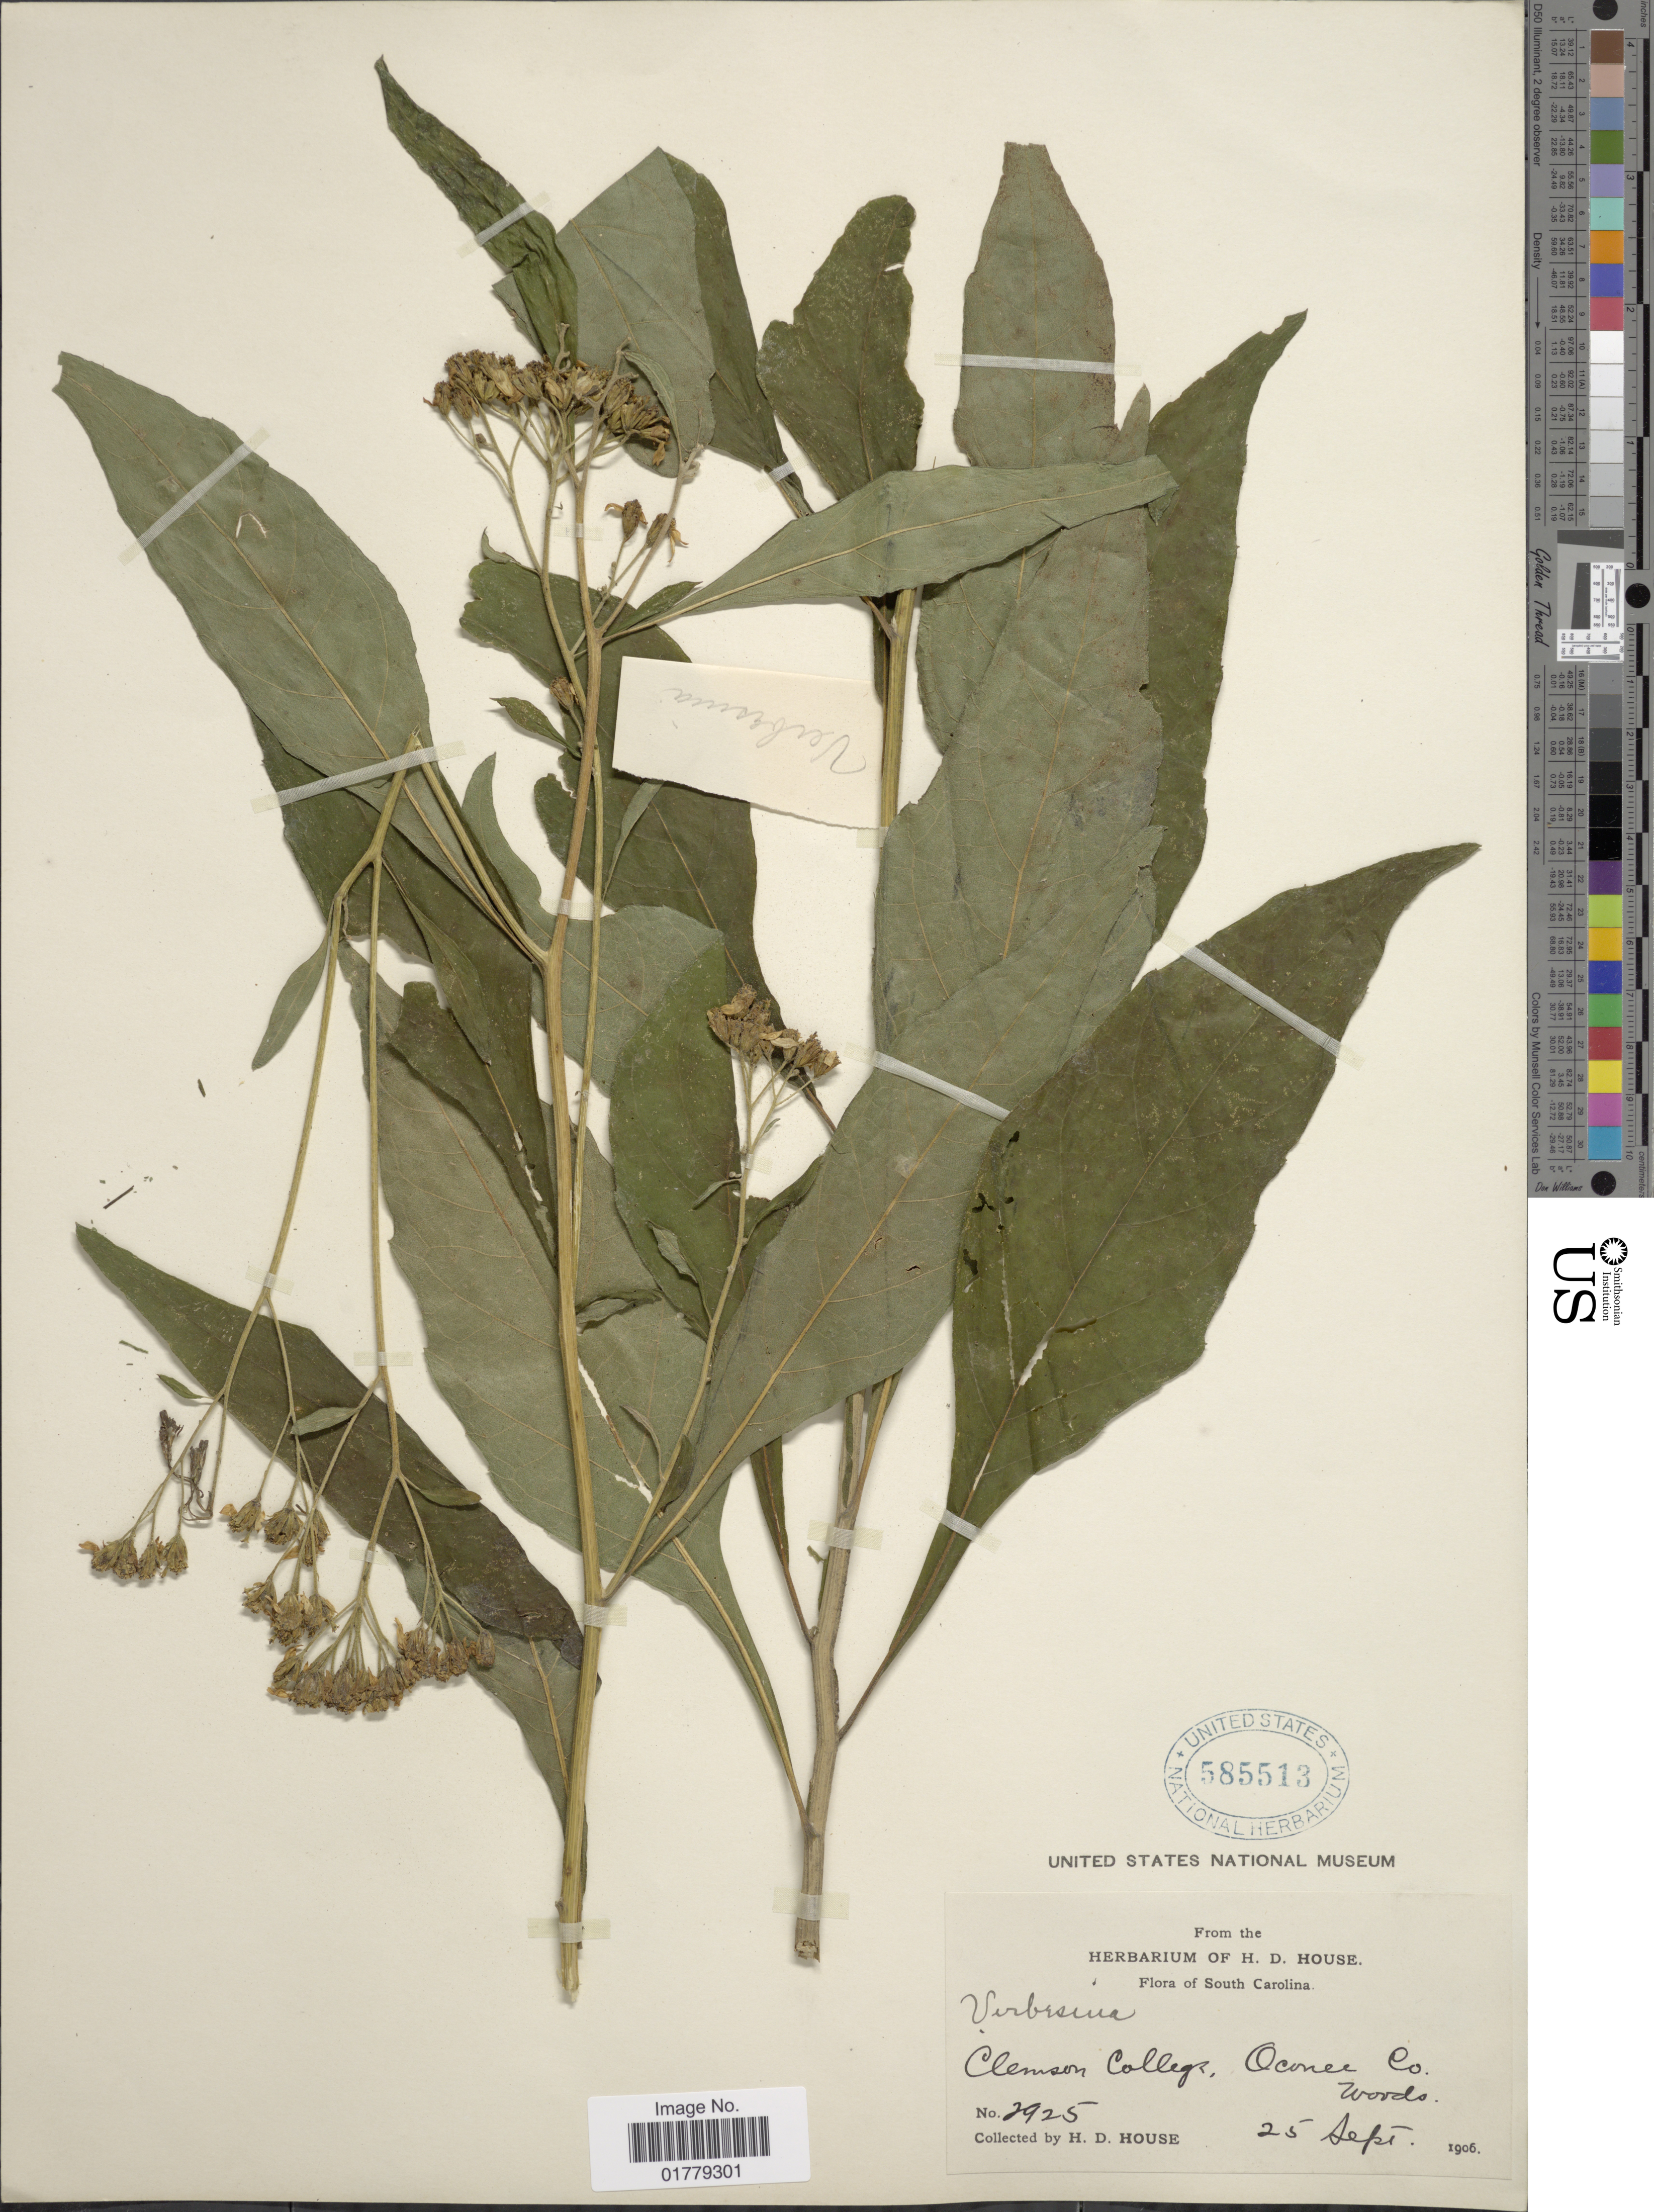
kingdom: Plantae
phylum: Tracheophyta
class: Magnoliopsida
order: Asterales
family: Asteraceae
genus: Verbesina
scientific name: Verbesina virginica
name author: L.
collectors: H. D. House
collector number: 2925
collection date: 1906-09-25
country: United States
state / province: South Carolina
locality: Clemson College, Oconec Co. Woods.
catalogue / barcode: US 585513